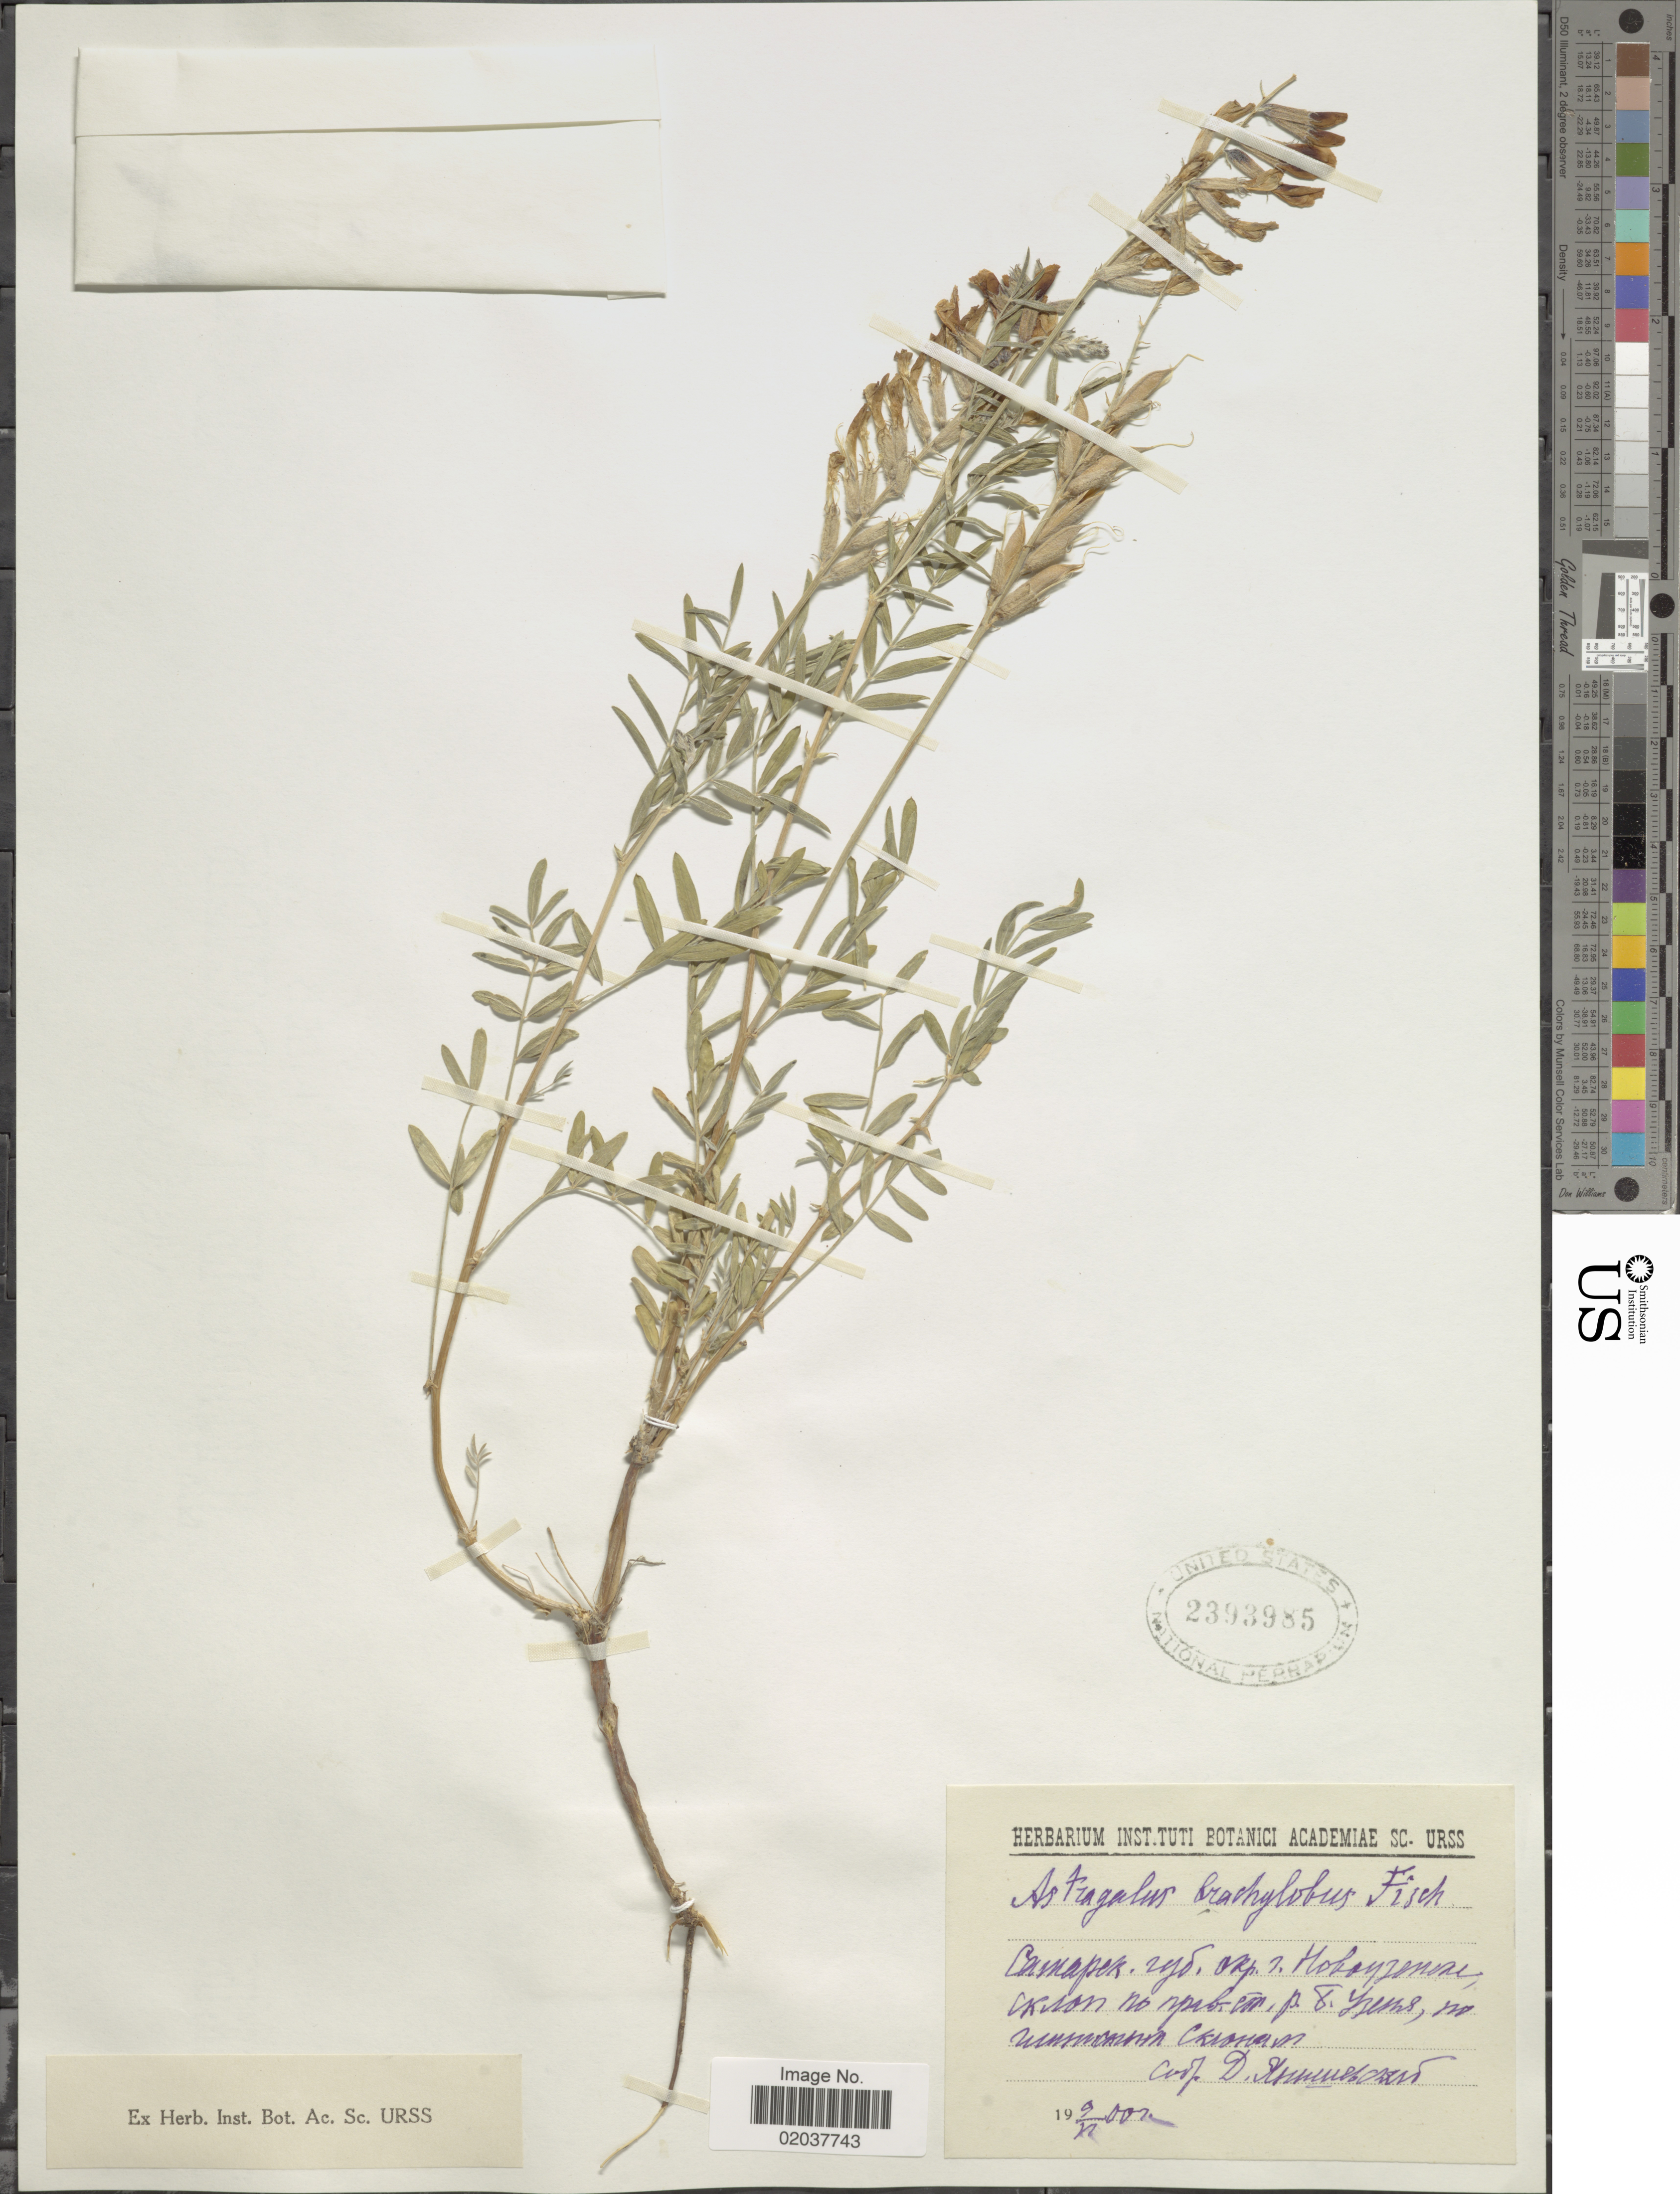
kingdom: Plantae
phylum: Tracheophyta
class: Magnoliopsida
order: Fabales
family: Fabaceae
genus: Astragalus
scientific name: Astragalus brachylobus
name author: DC.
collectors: D. Yanishevsky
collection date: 1900-06-09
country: Russian Federation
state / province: Saratov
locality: Vicinity of Novouzensk , right bank of the Bolshoy Uzen River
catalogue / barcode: US 2393985